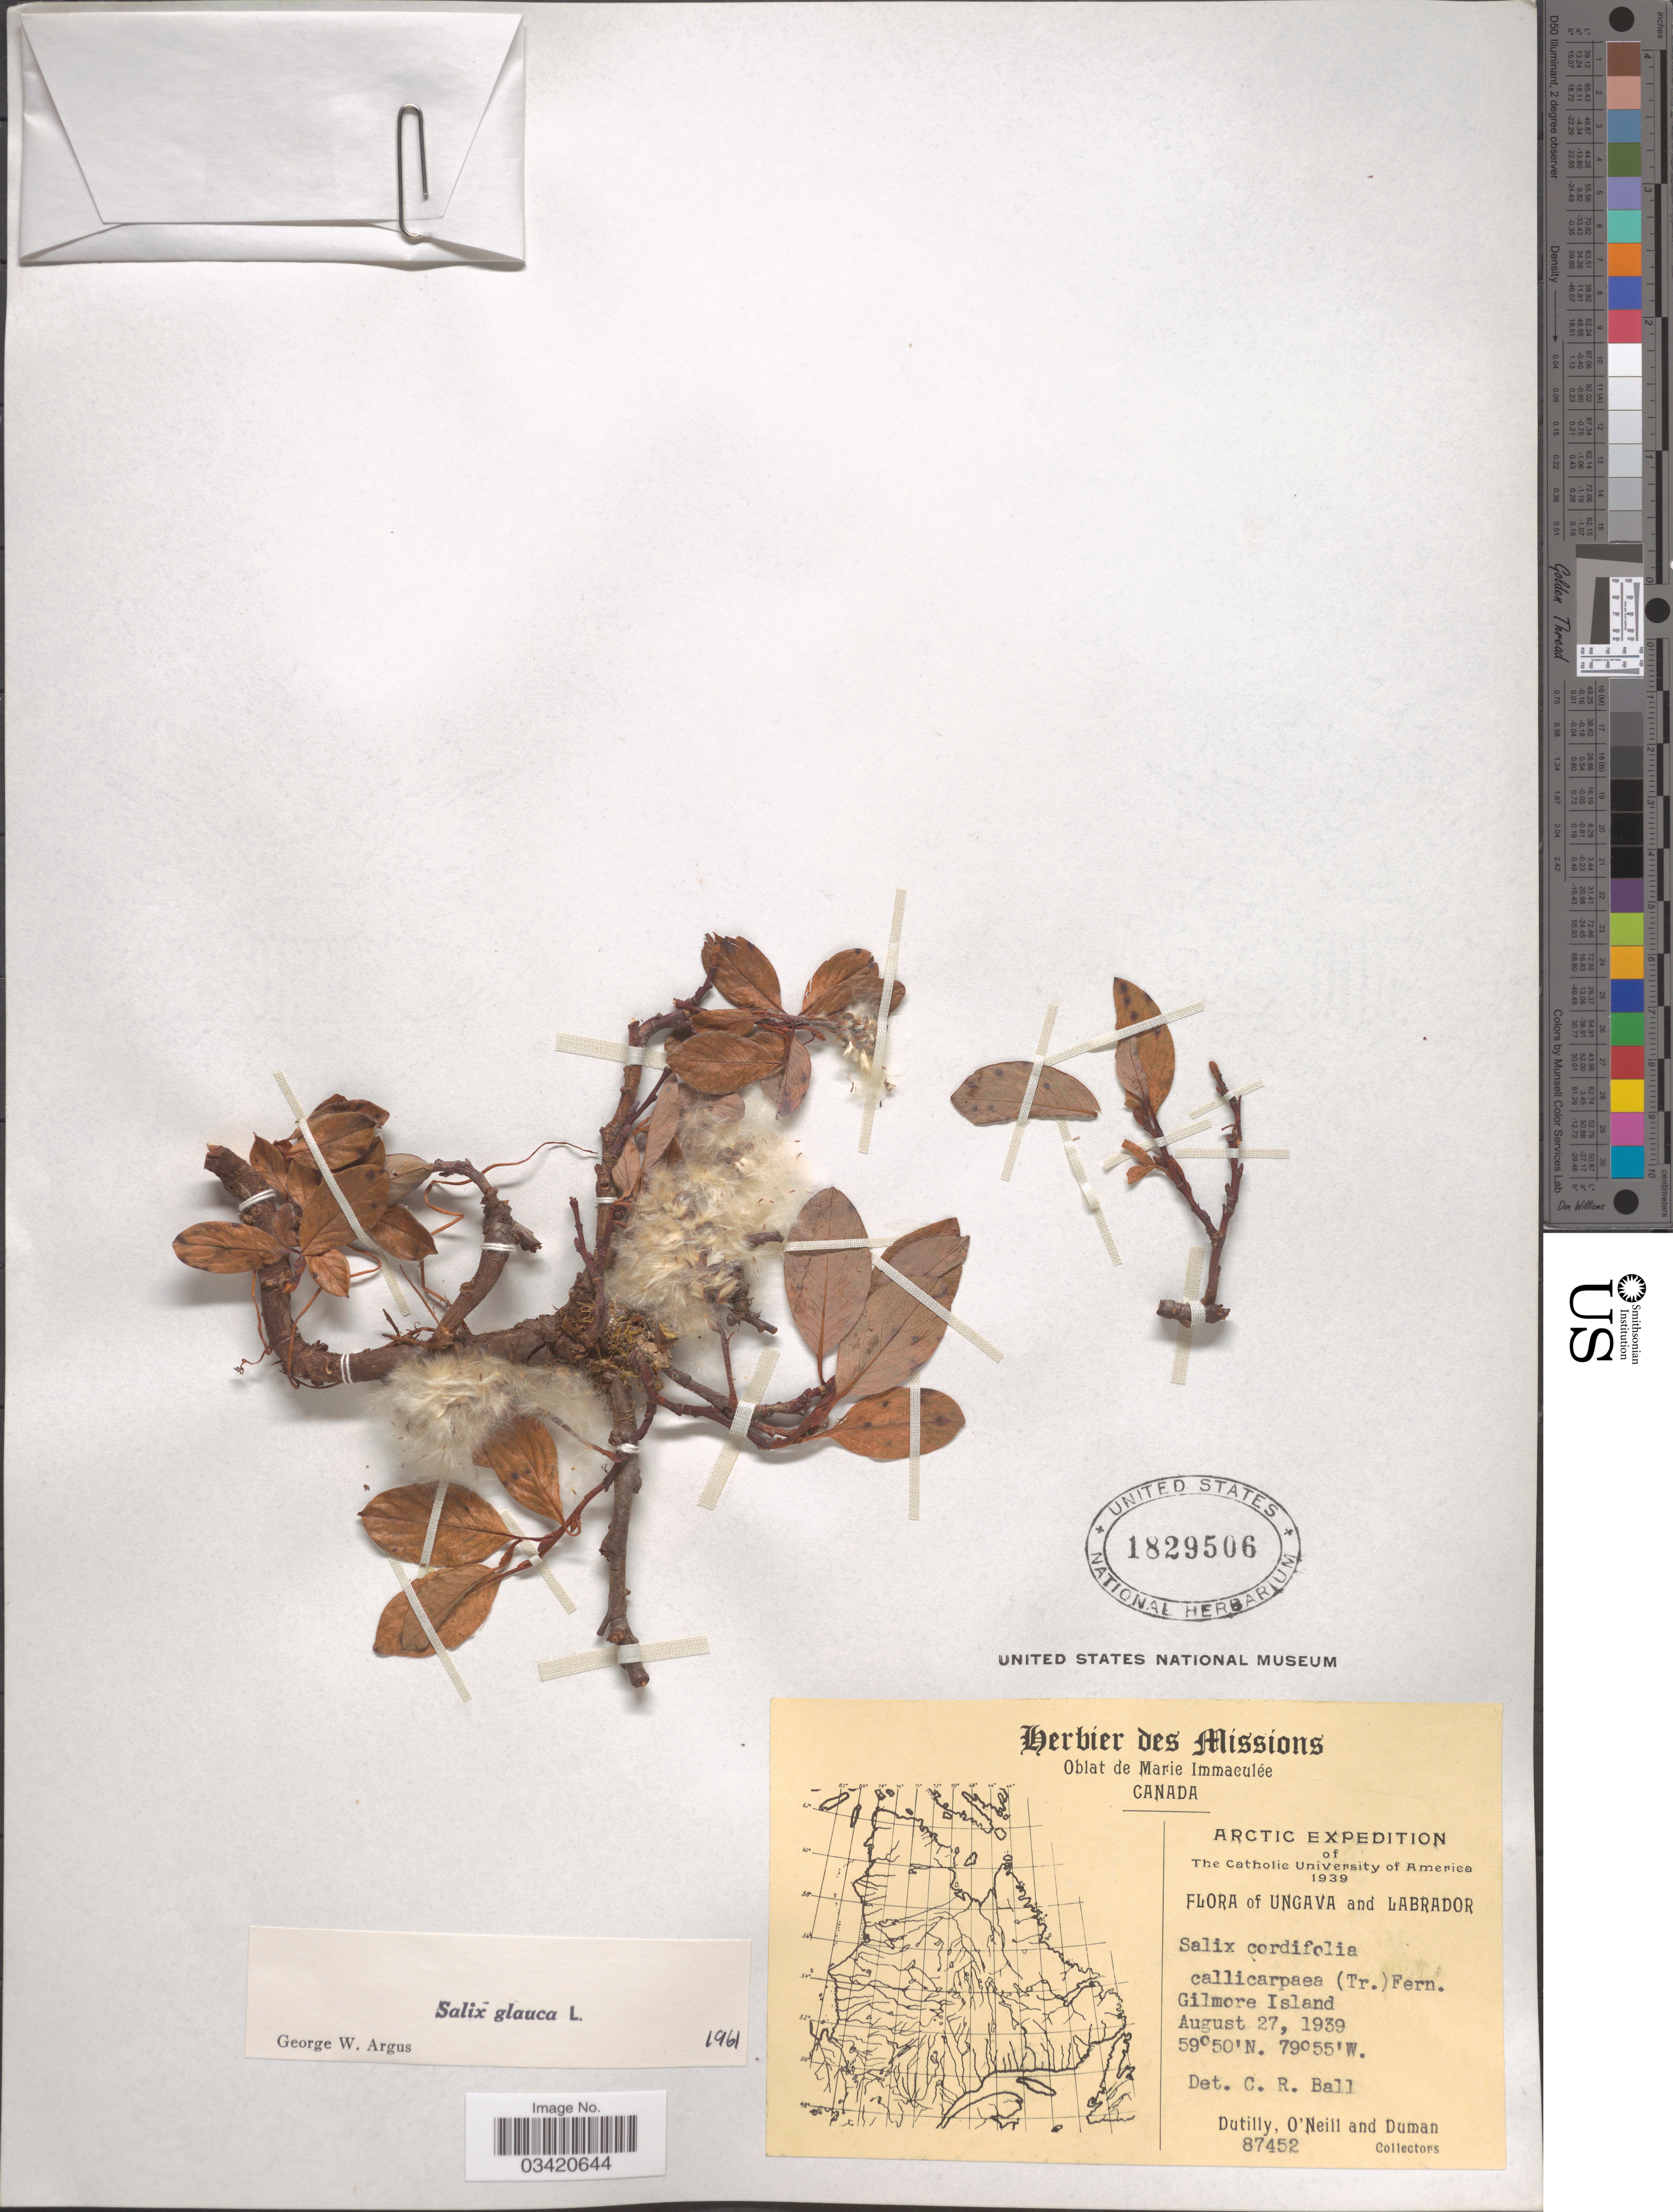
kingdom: Plantae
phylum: Tracheophyta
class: Magnoliopsida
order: Malpighiales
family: Salicaceae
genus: Salix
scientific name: Salix glauca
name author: L.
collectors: -. Dutilly, O' Neill & -. Duman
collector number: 87452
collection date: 1939-08-27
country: Canada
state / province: Newfoundland and Labrador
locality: Ungava and Labrador. Gilmore Island.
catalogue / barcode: US 1829506